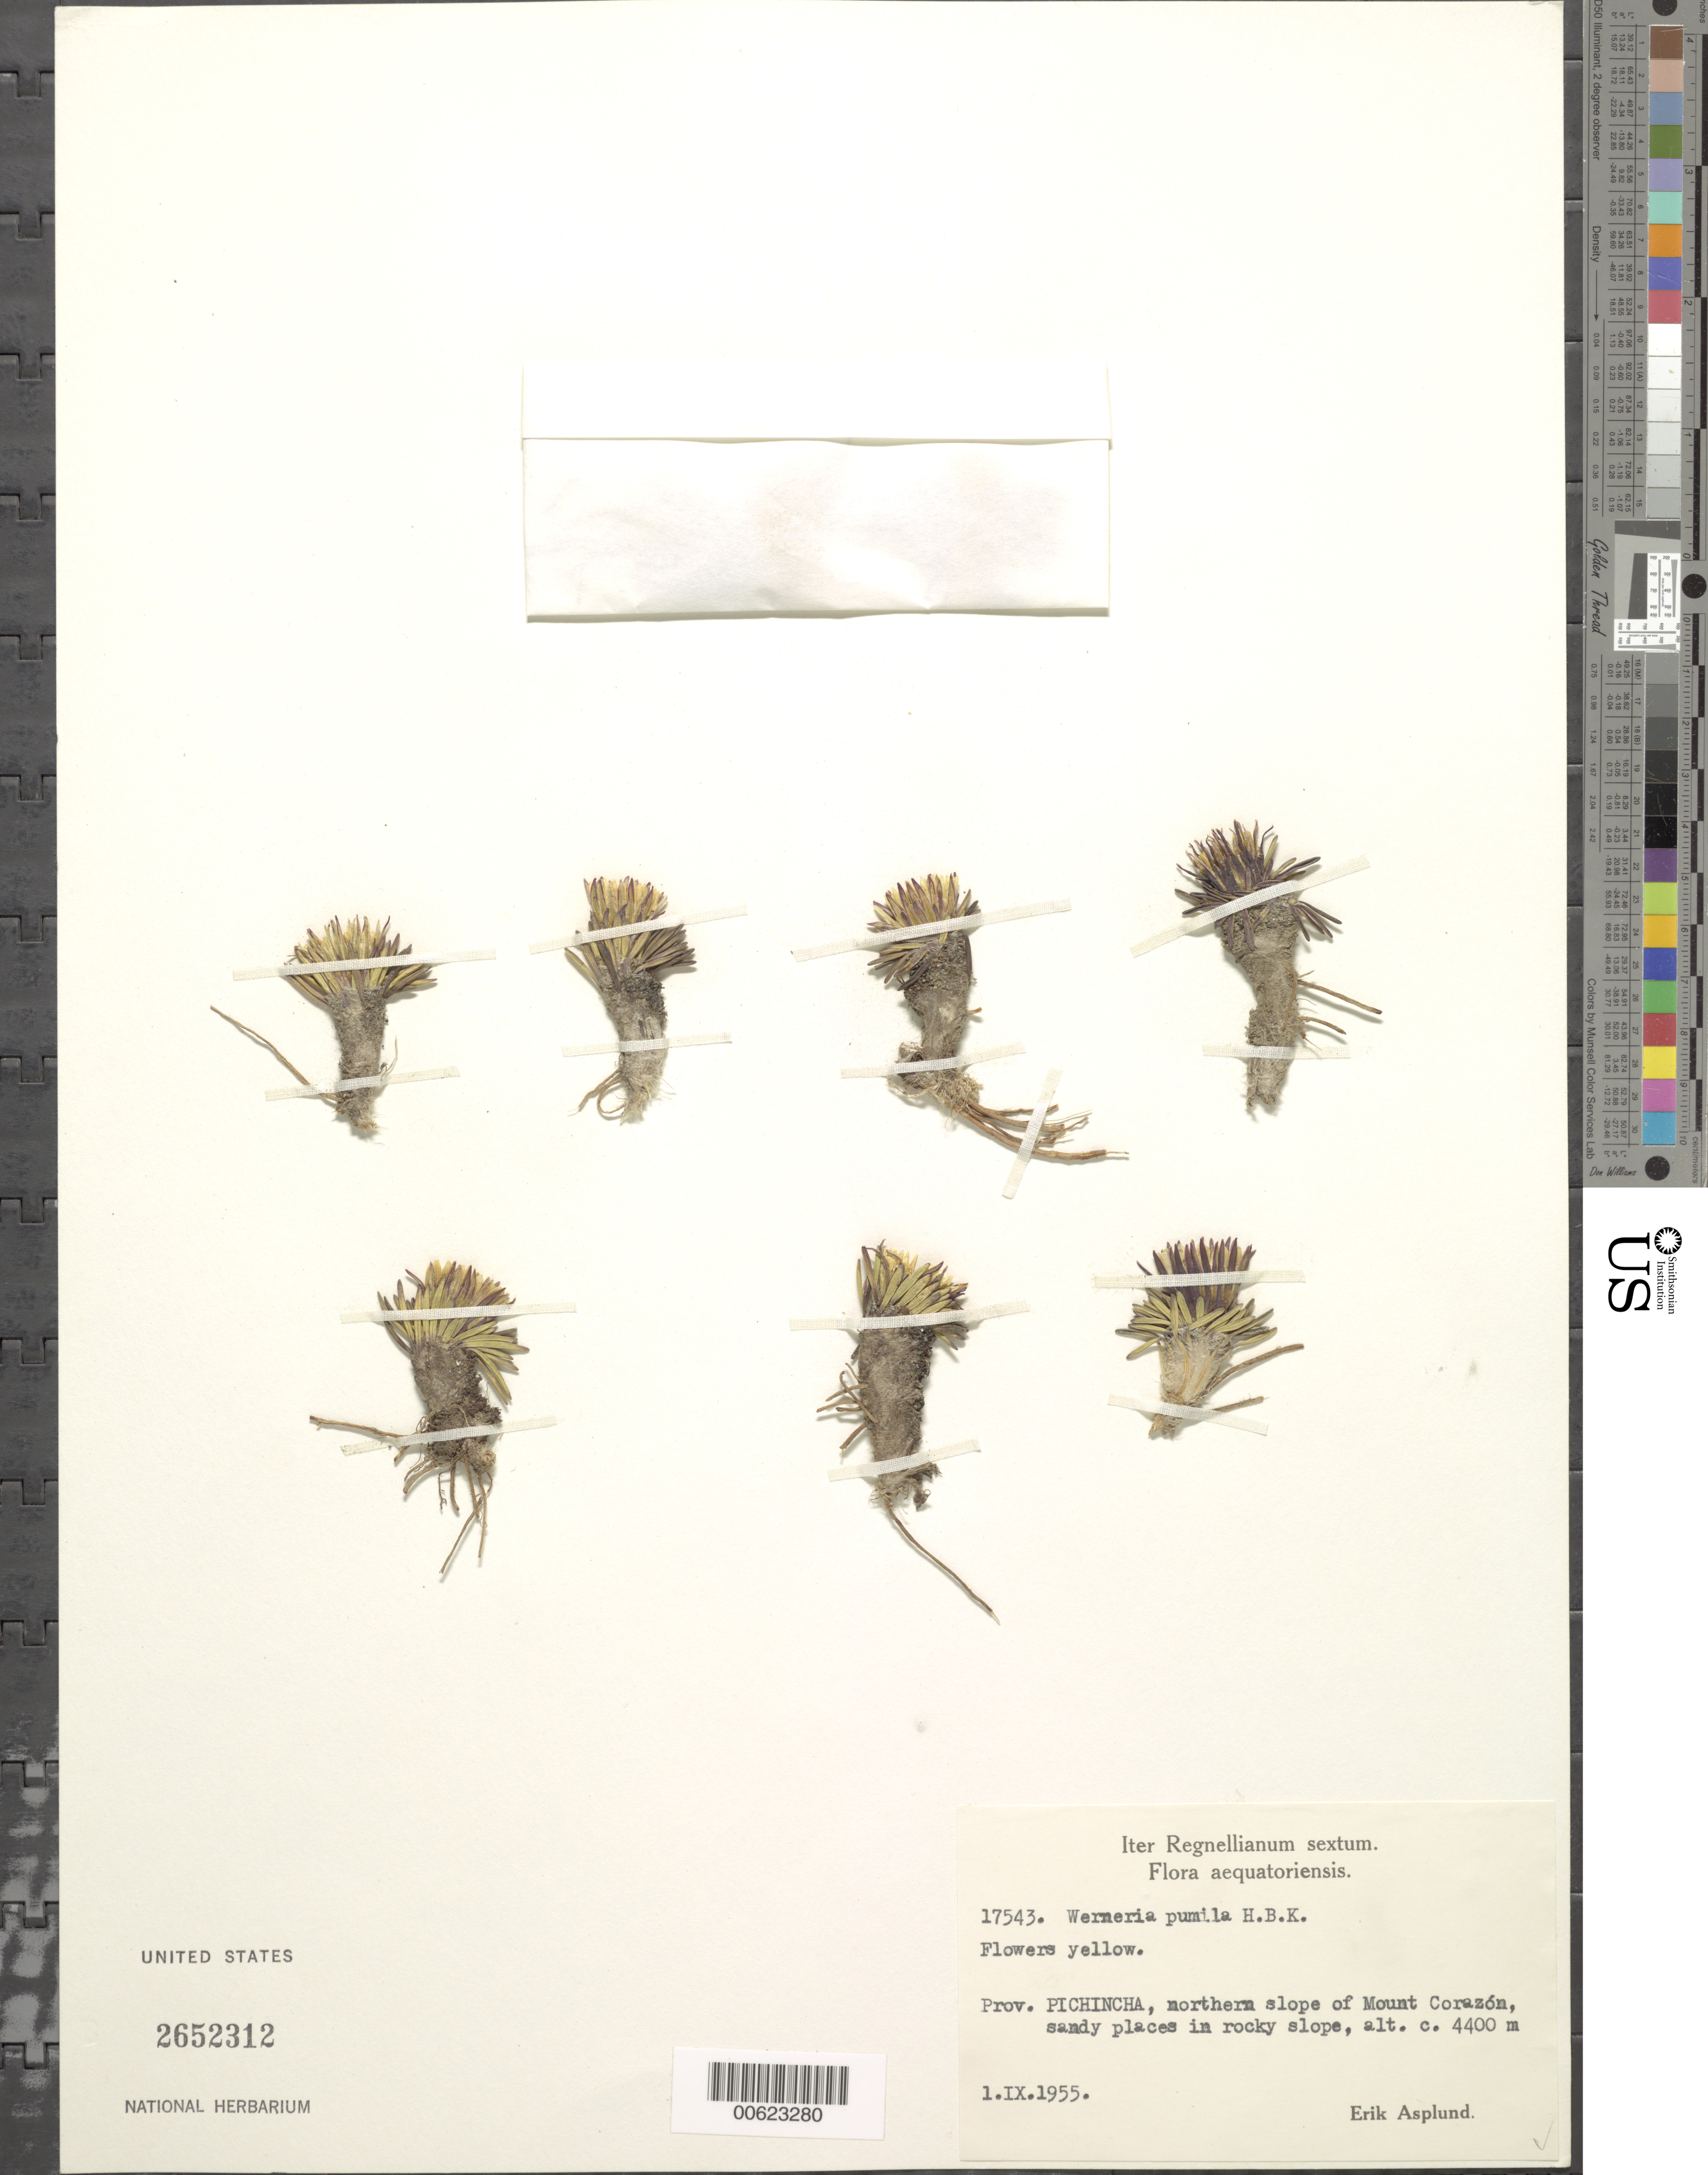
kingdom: Plantae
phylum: Tracheophyta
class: Magnoliopsida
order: Asterales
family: Asteraceae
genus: Werneria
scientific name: Werneria pumila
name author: Kunth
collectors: E. Asplund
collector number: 17543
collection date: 1955-09-01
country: Ecuador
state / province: Pichincha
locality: Mt. Corazón, N slope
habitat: Sandy places in rocky slope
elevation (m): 4400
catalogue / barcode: US 2652312